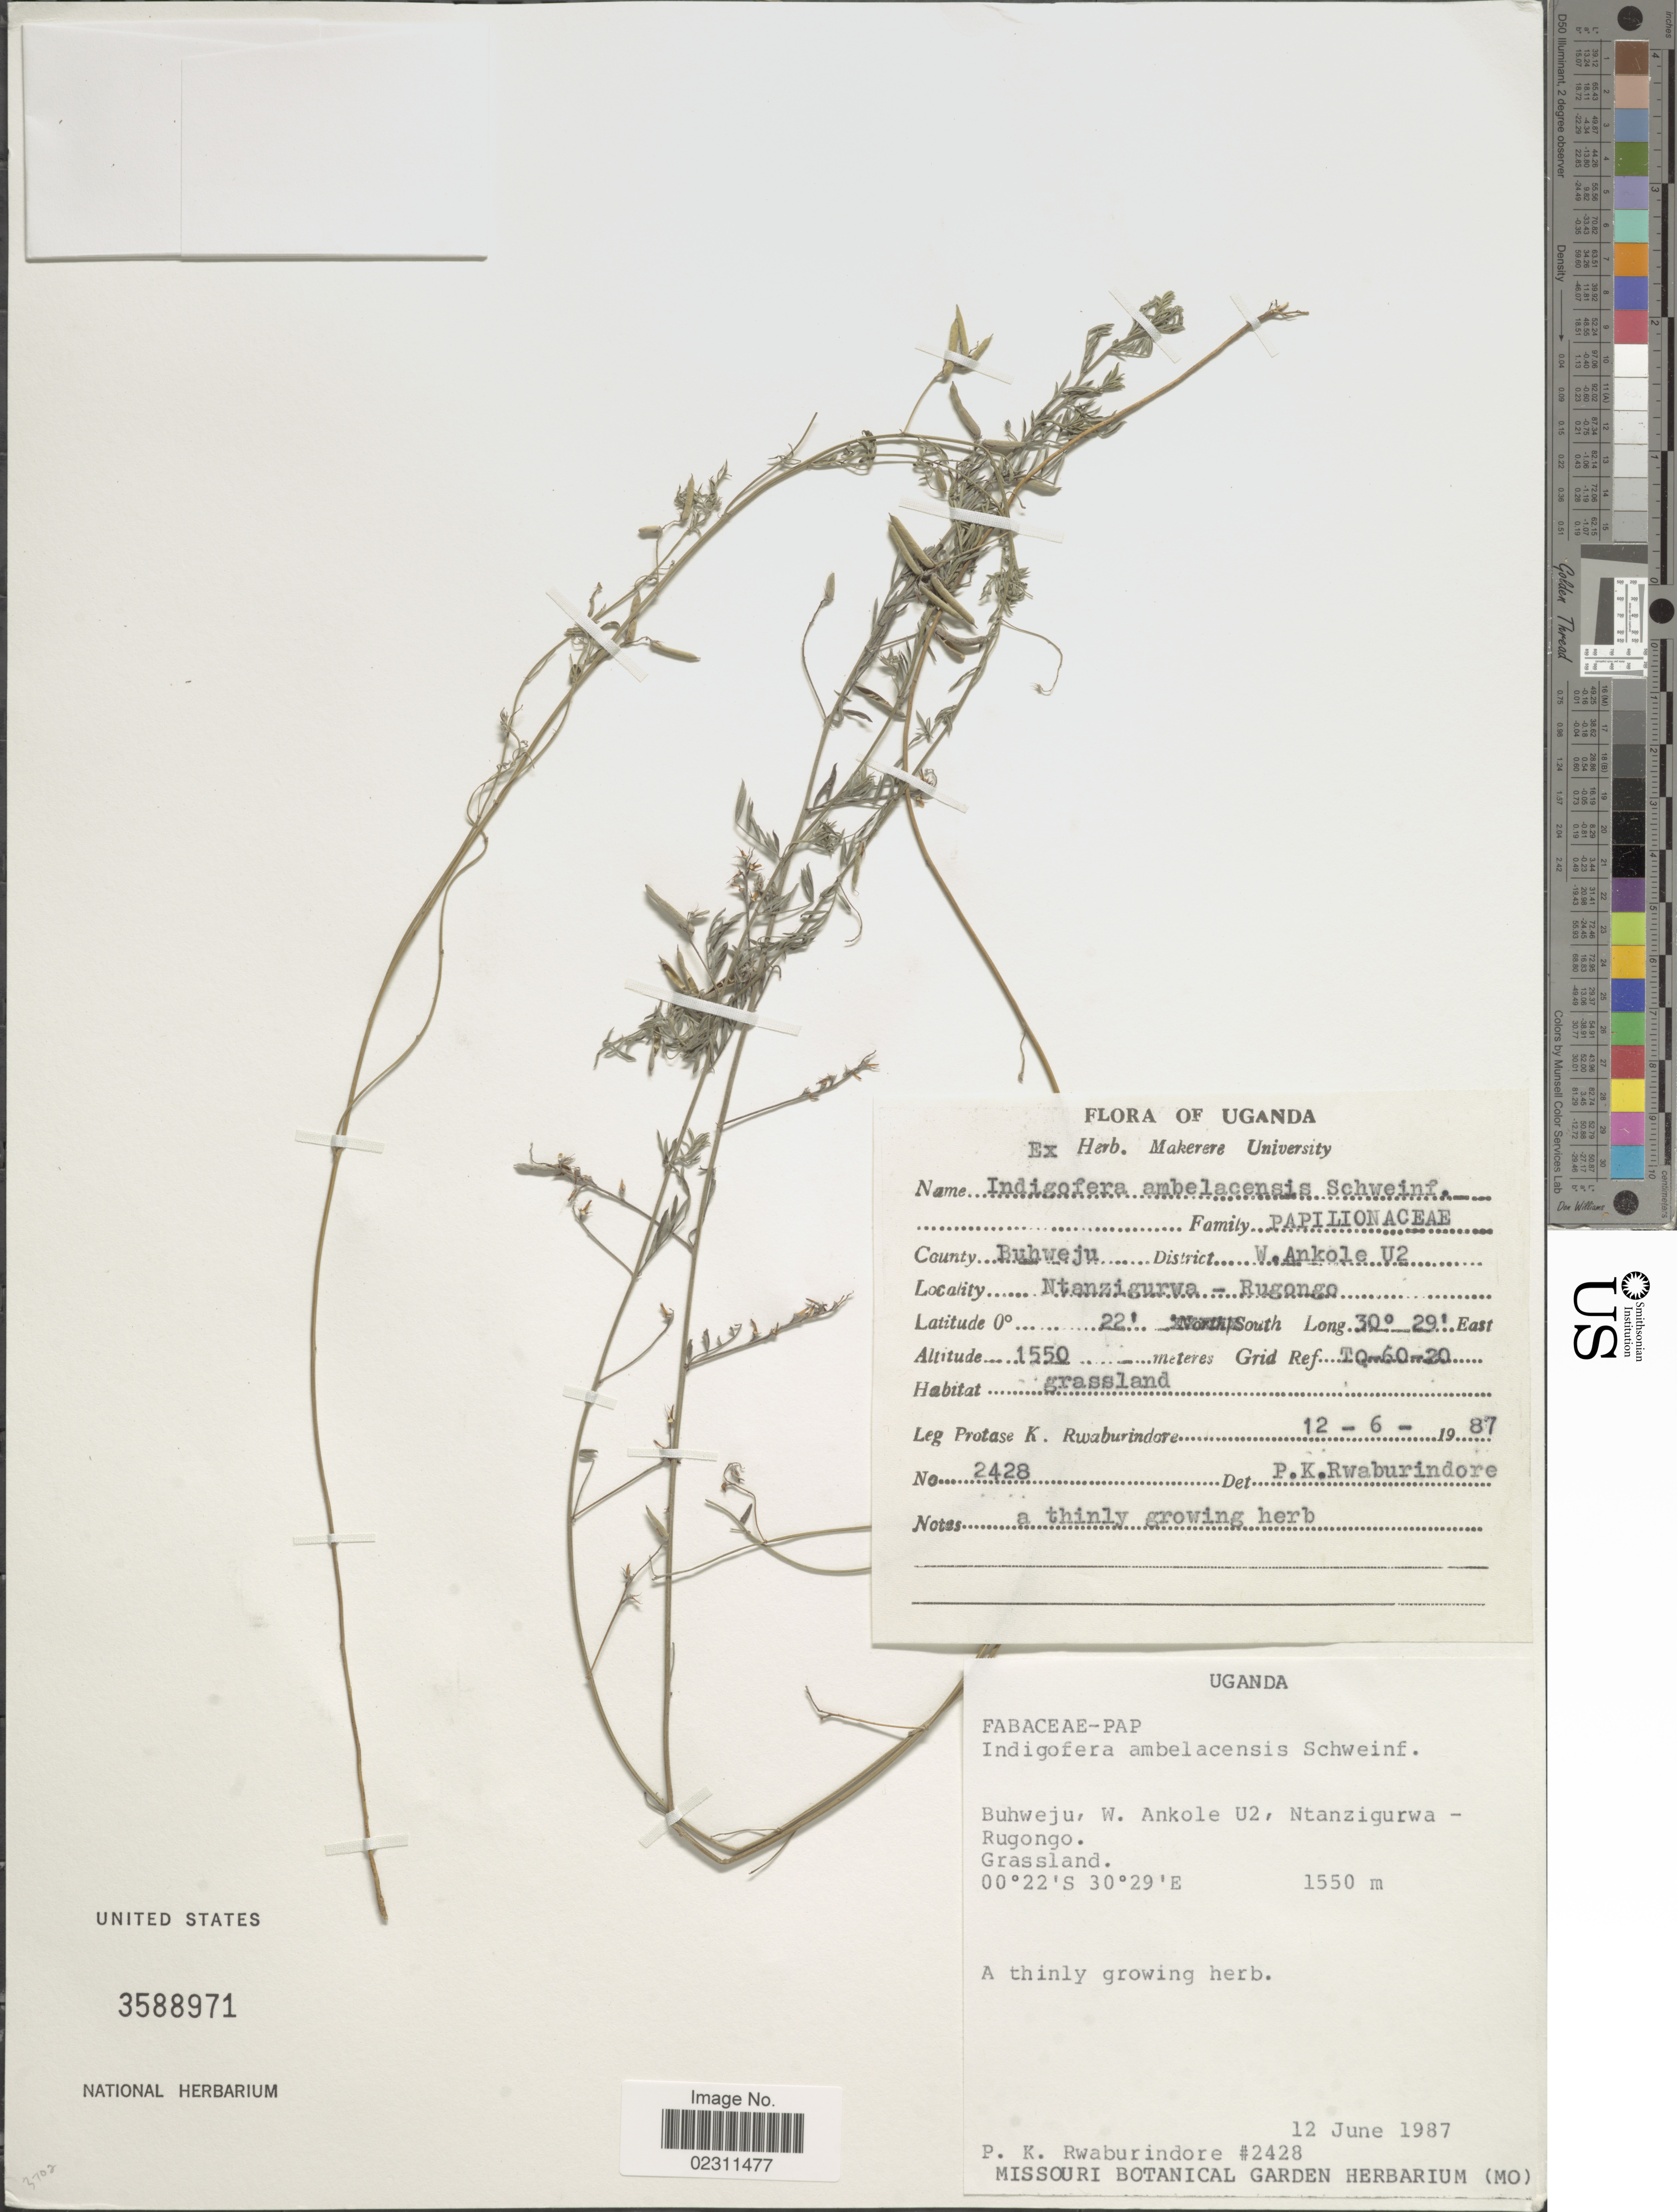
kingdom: Plantae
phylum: Tracheophyta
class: Magnoliopsida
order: Fabales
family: Fabaceae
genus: Indigofera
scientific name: Indigofera ambelacensis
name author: Schweinf.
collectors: P. Rwaburindore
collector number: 2428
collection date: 1987-06-12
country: Uganda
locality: County Buhweju. District W. Ankole U2. Ntanzigurwa-Rugongo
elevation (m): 1550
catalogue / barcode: US 3588971